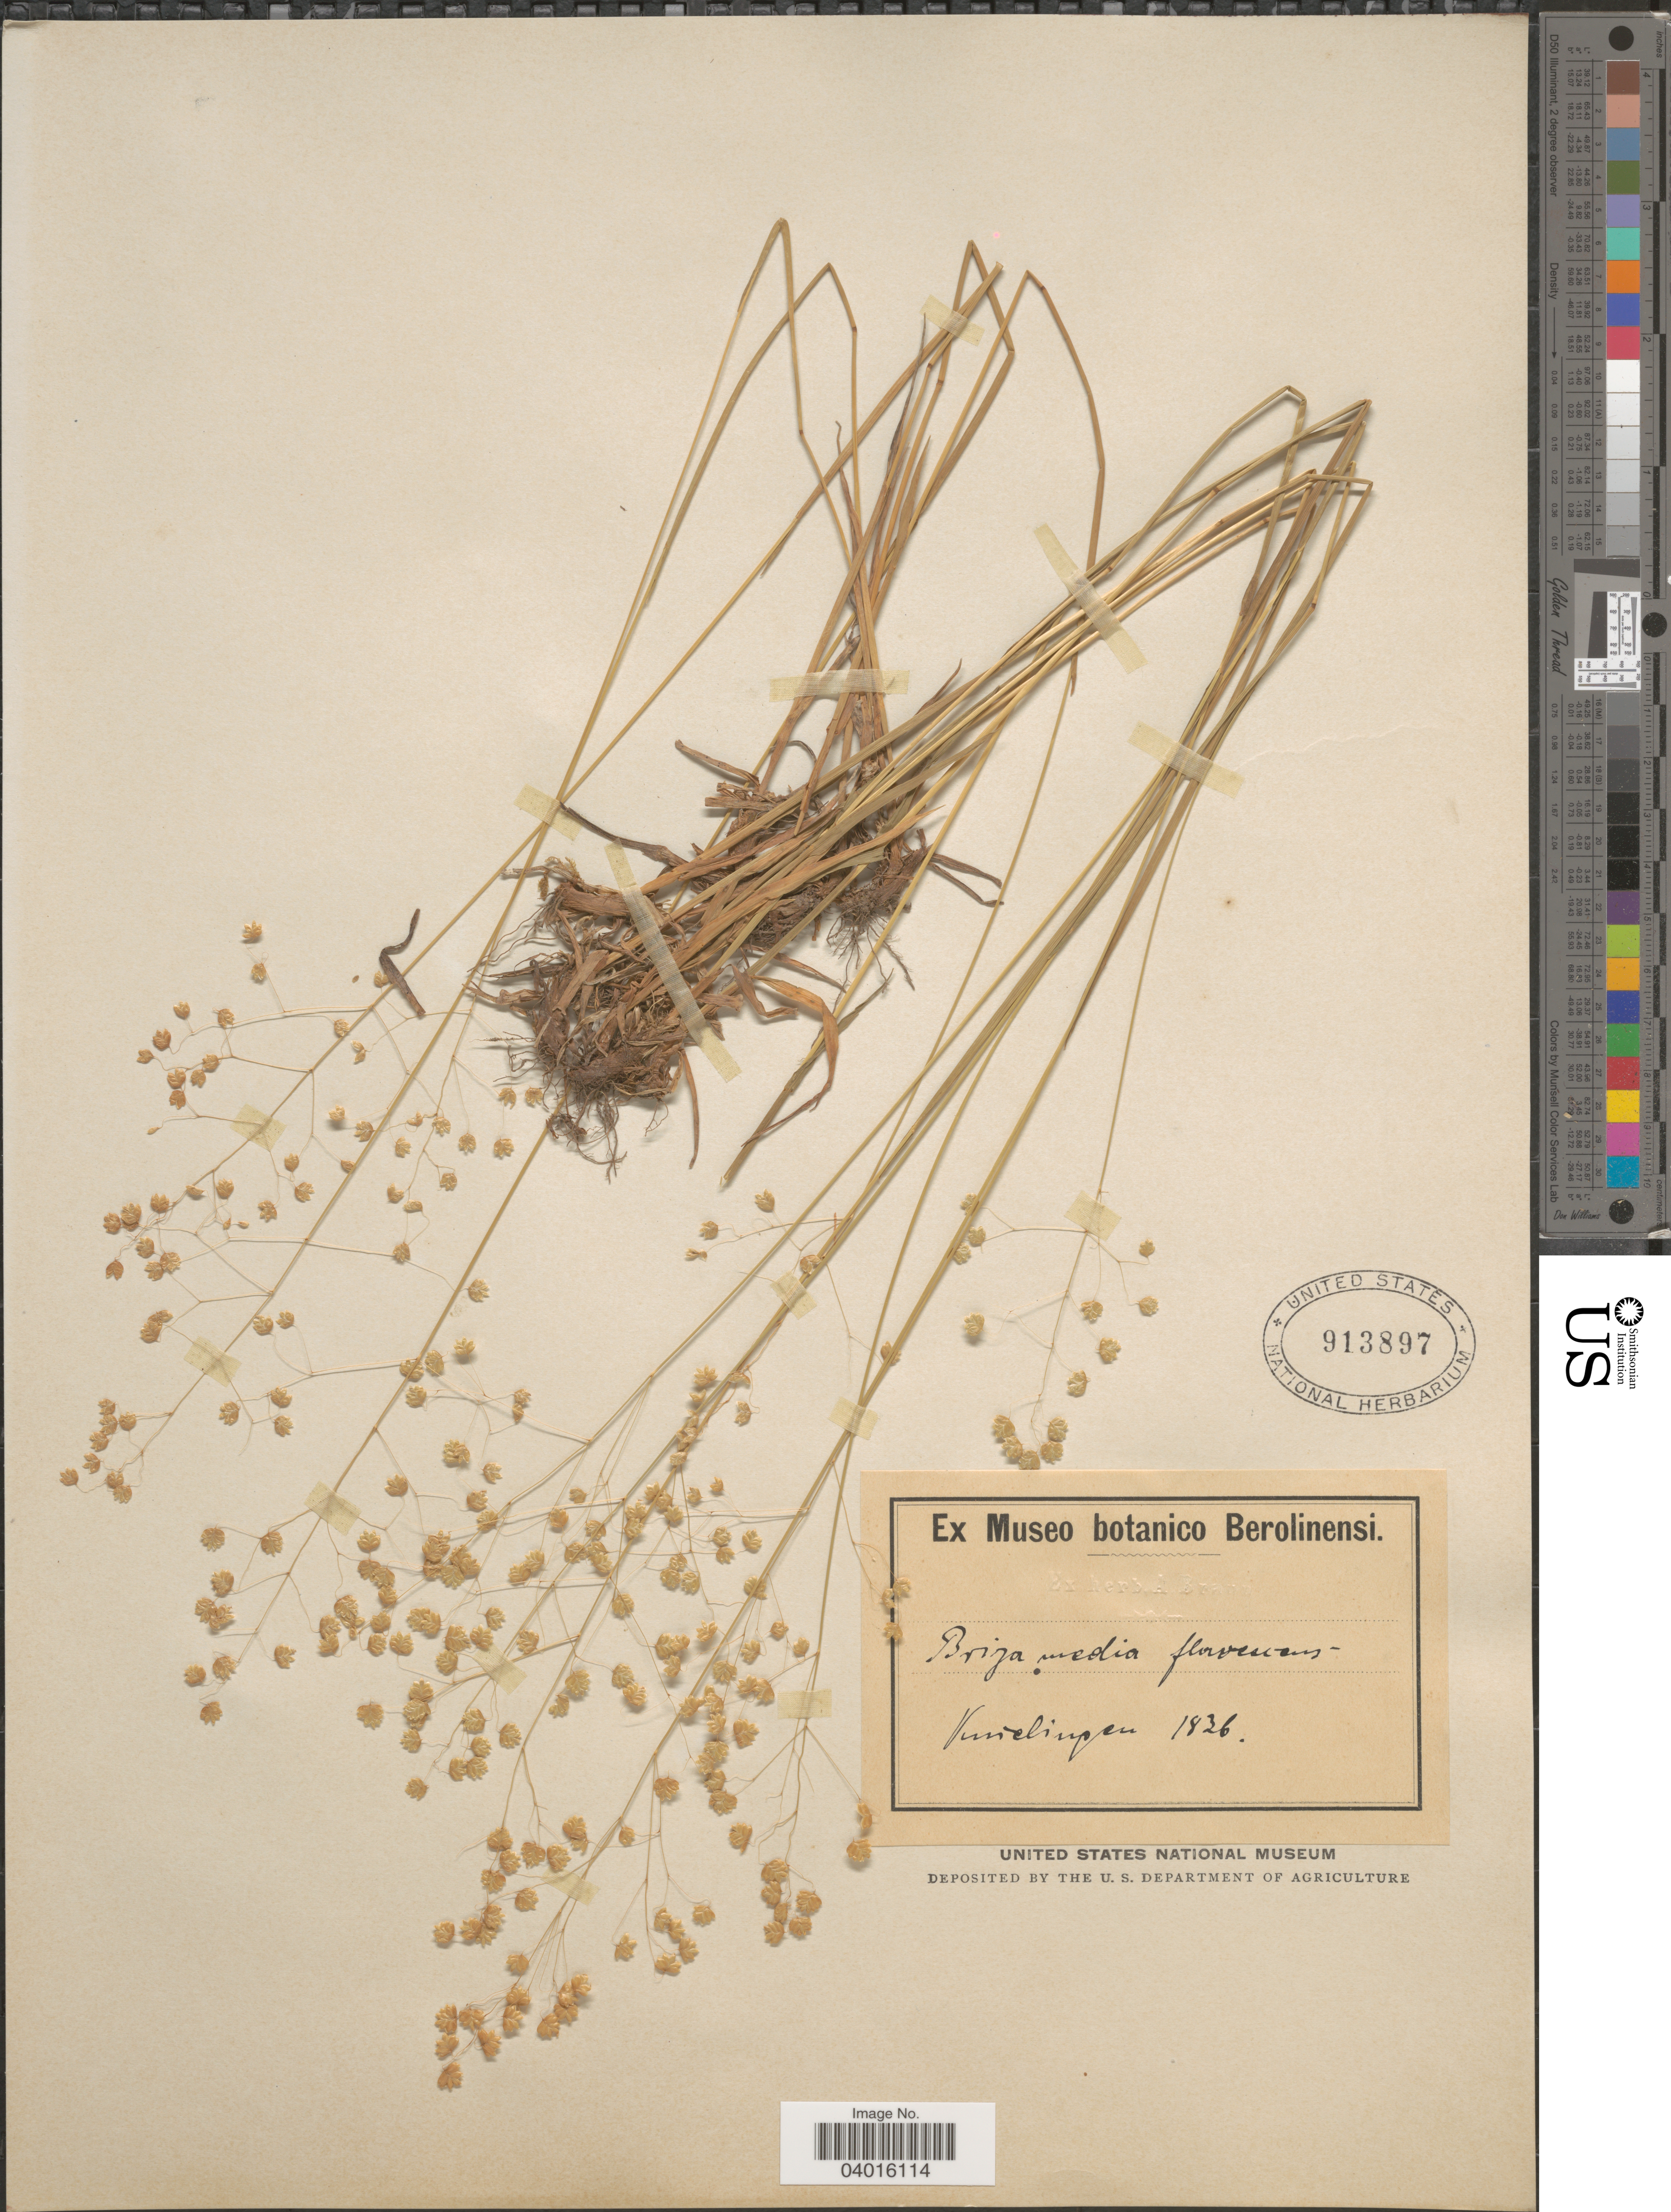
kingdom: Plantae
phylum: Tracheophyta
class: Liliopsida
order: Poales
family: Poaceae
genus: Briza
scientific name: Briza media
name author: L.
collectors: Luizlingen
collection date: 1836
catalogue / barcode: US 913897